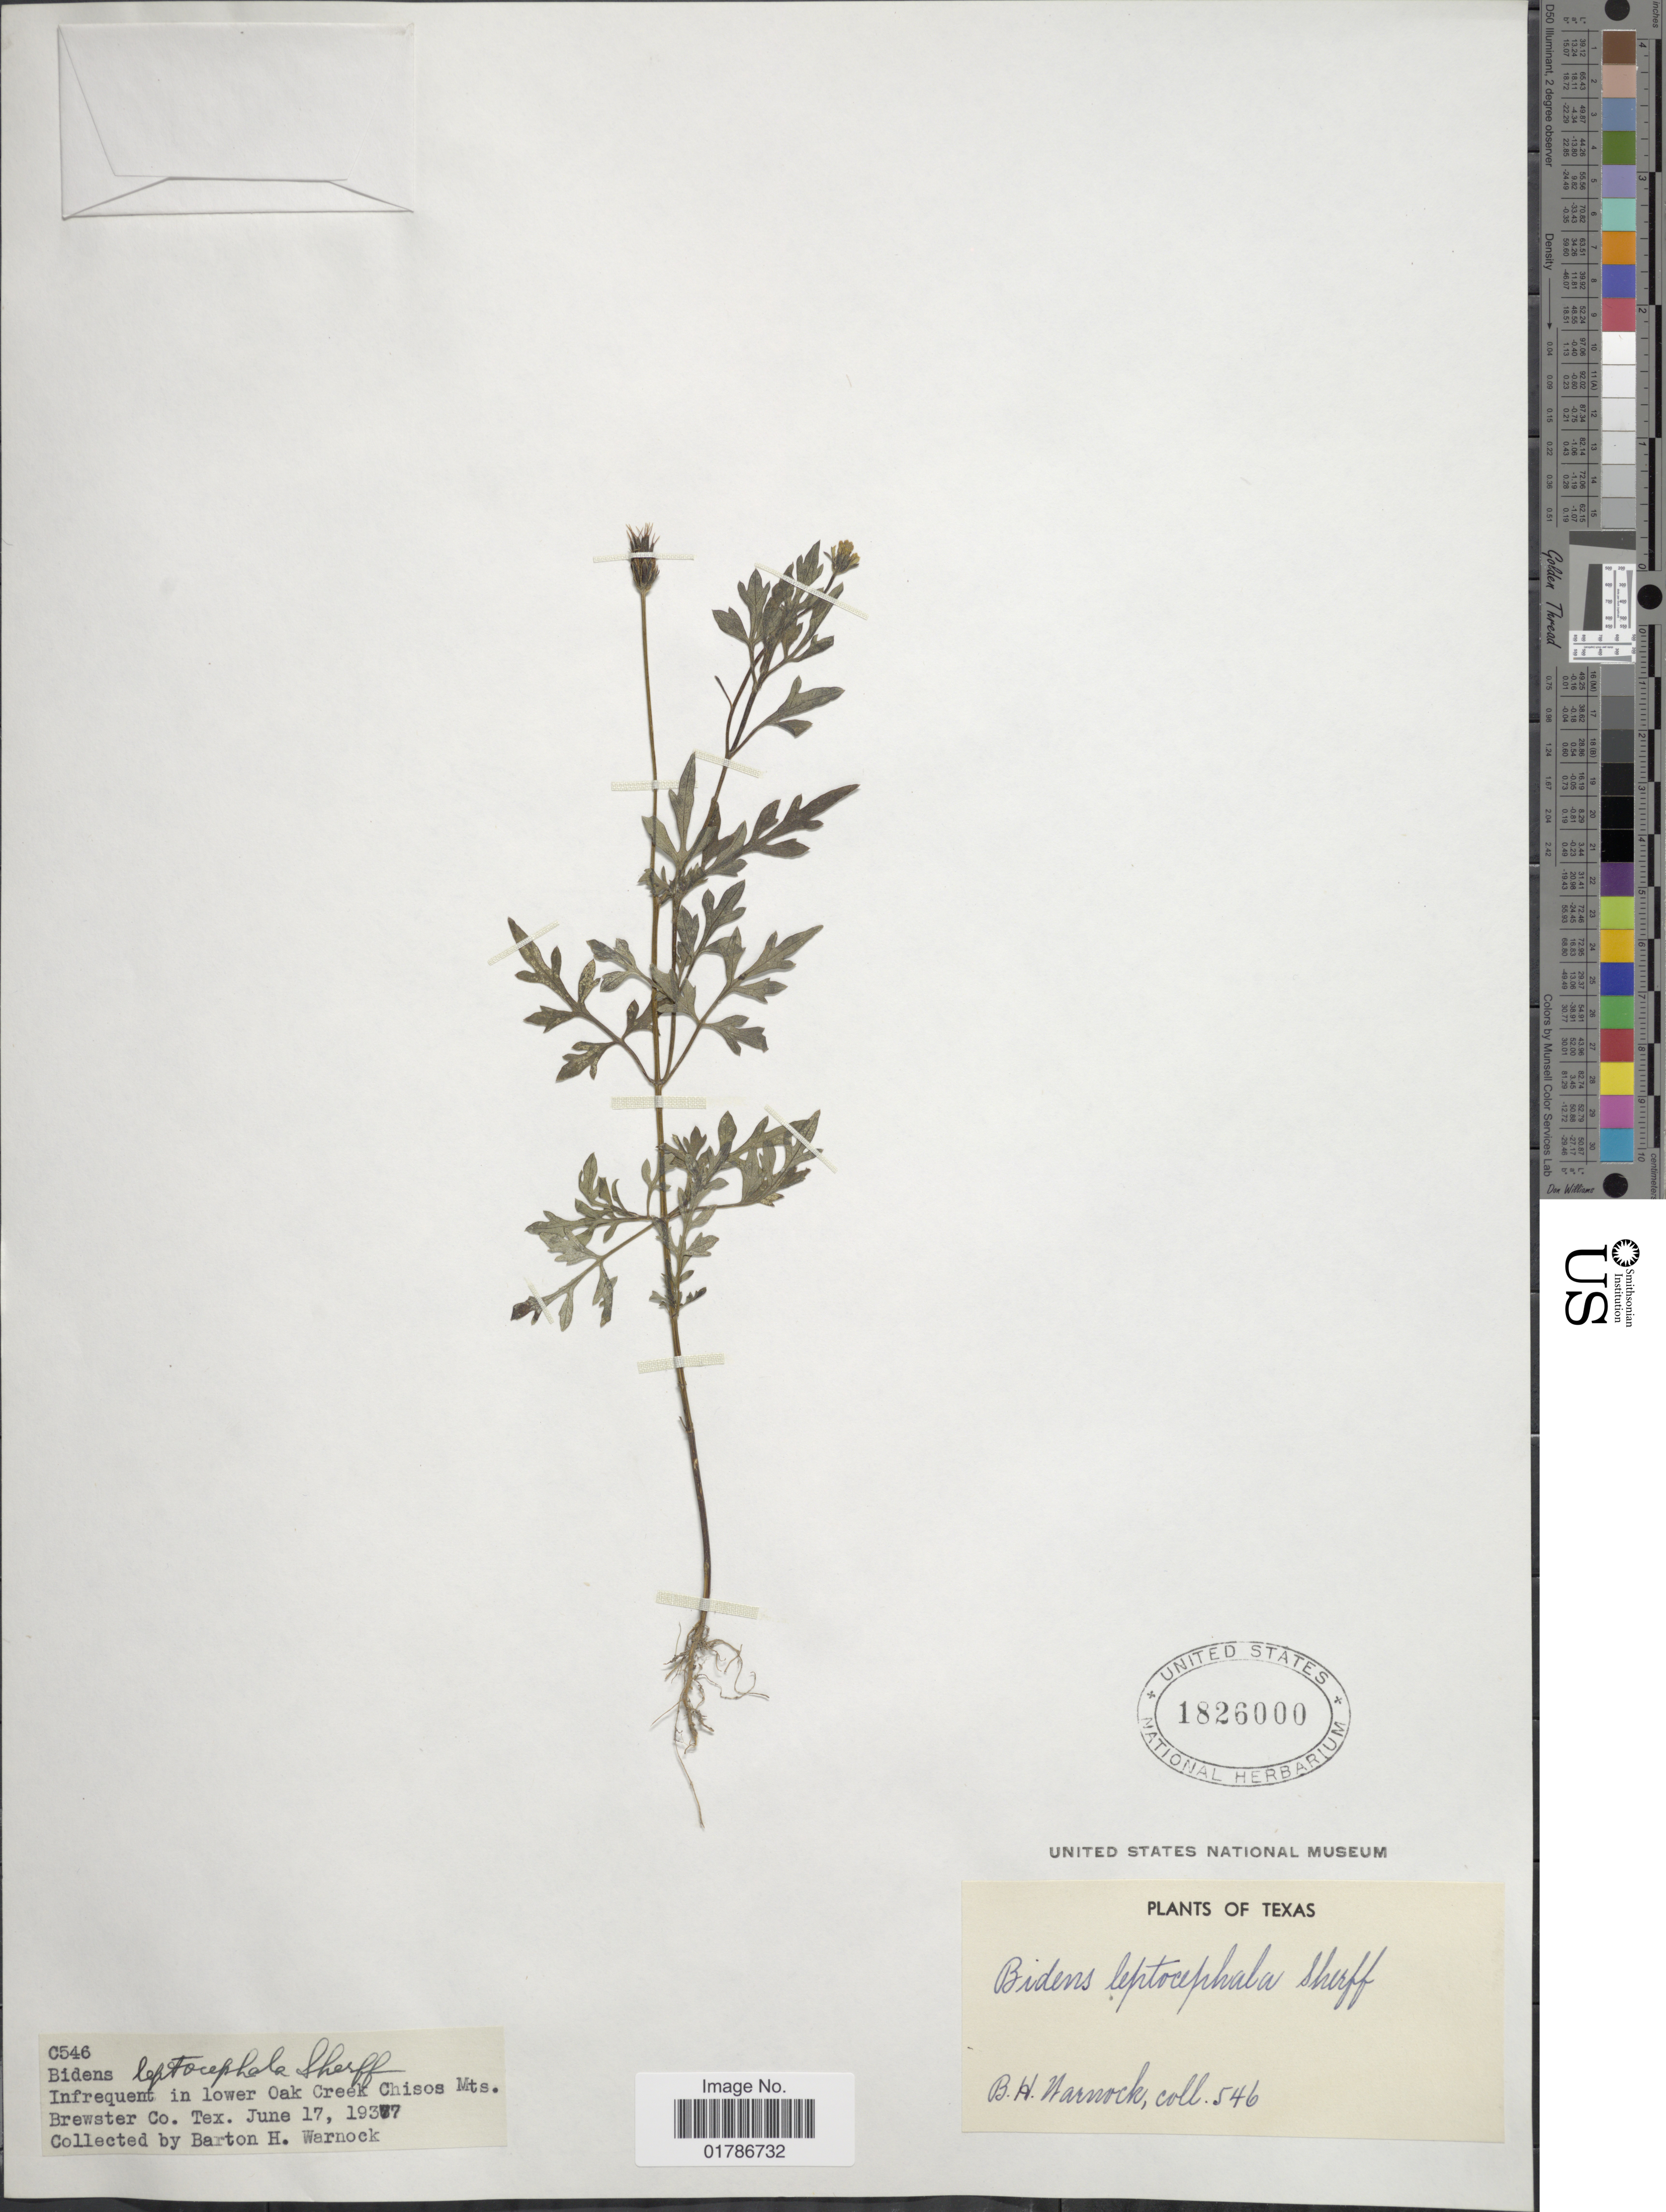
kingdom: Plantae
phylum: Tracheophyta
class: Magnoliopsida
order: Asterales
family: Asteraceae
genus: Bidens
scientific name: Bidens leptocephala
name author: Sherff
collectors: B. H. Warnock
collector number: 546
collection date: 1937-06-17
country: United States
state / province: Texas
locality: In lower Oak Creek Chisos Mts., Brewster Co.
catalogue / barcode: US 1826000